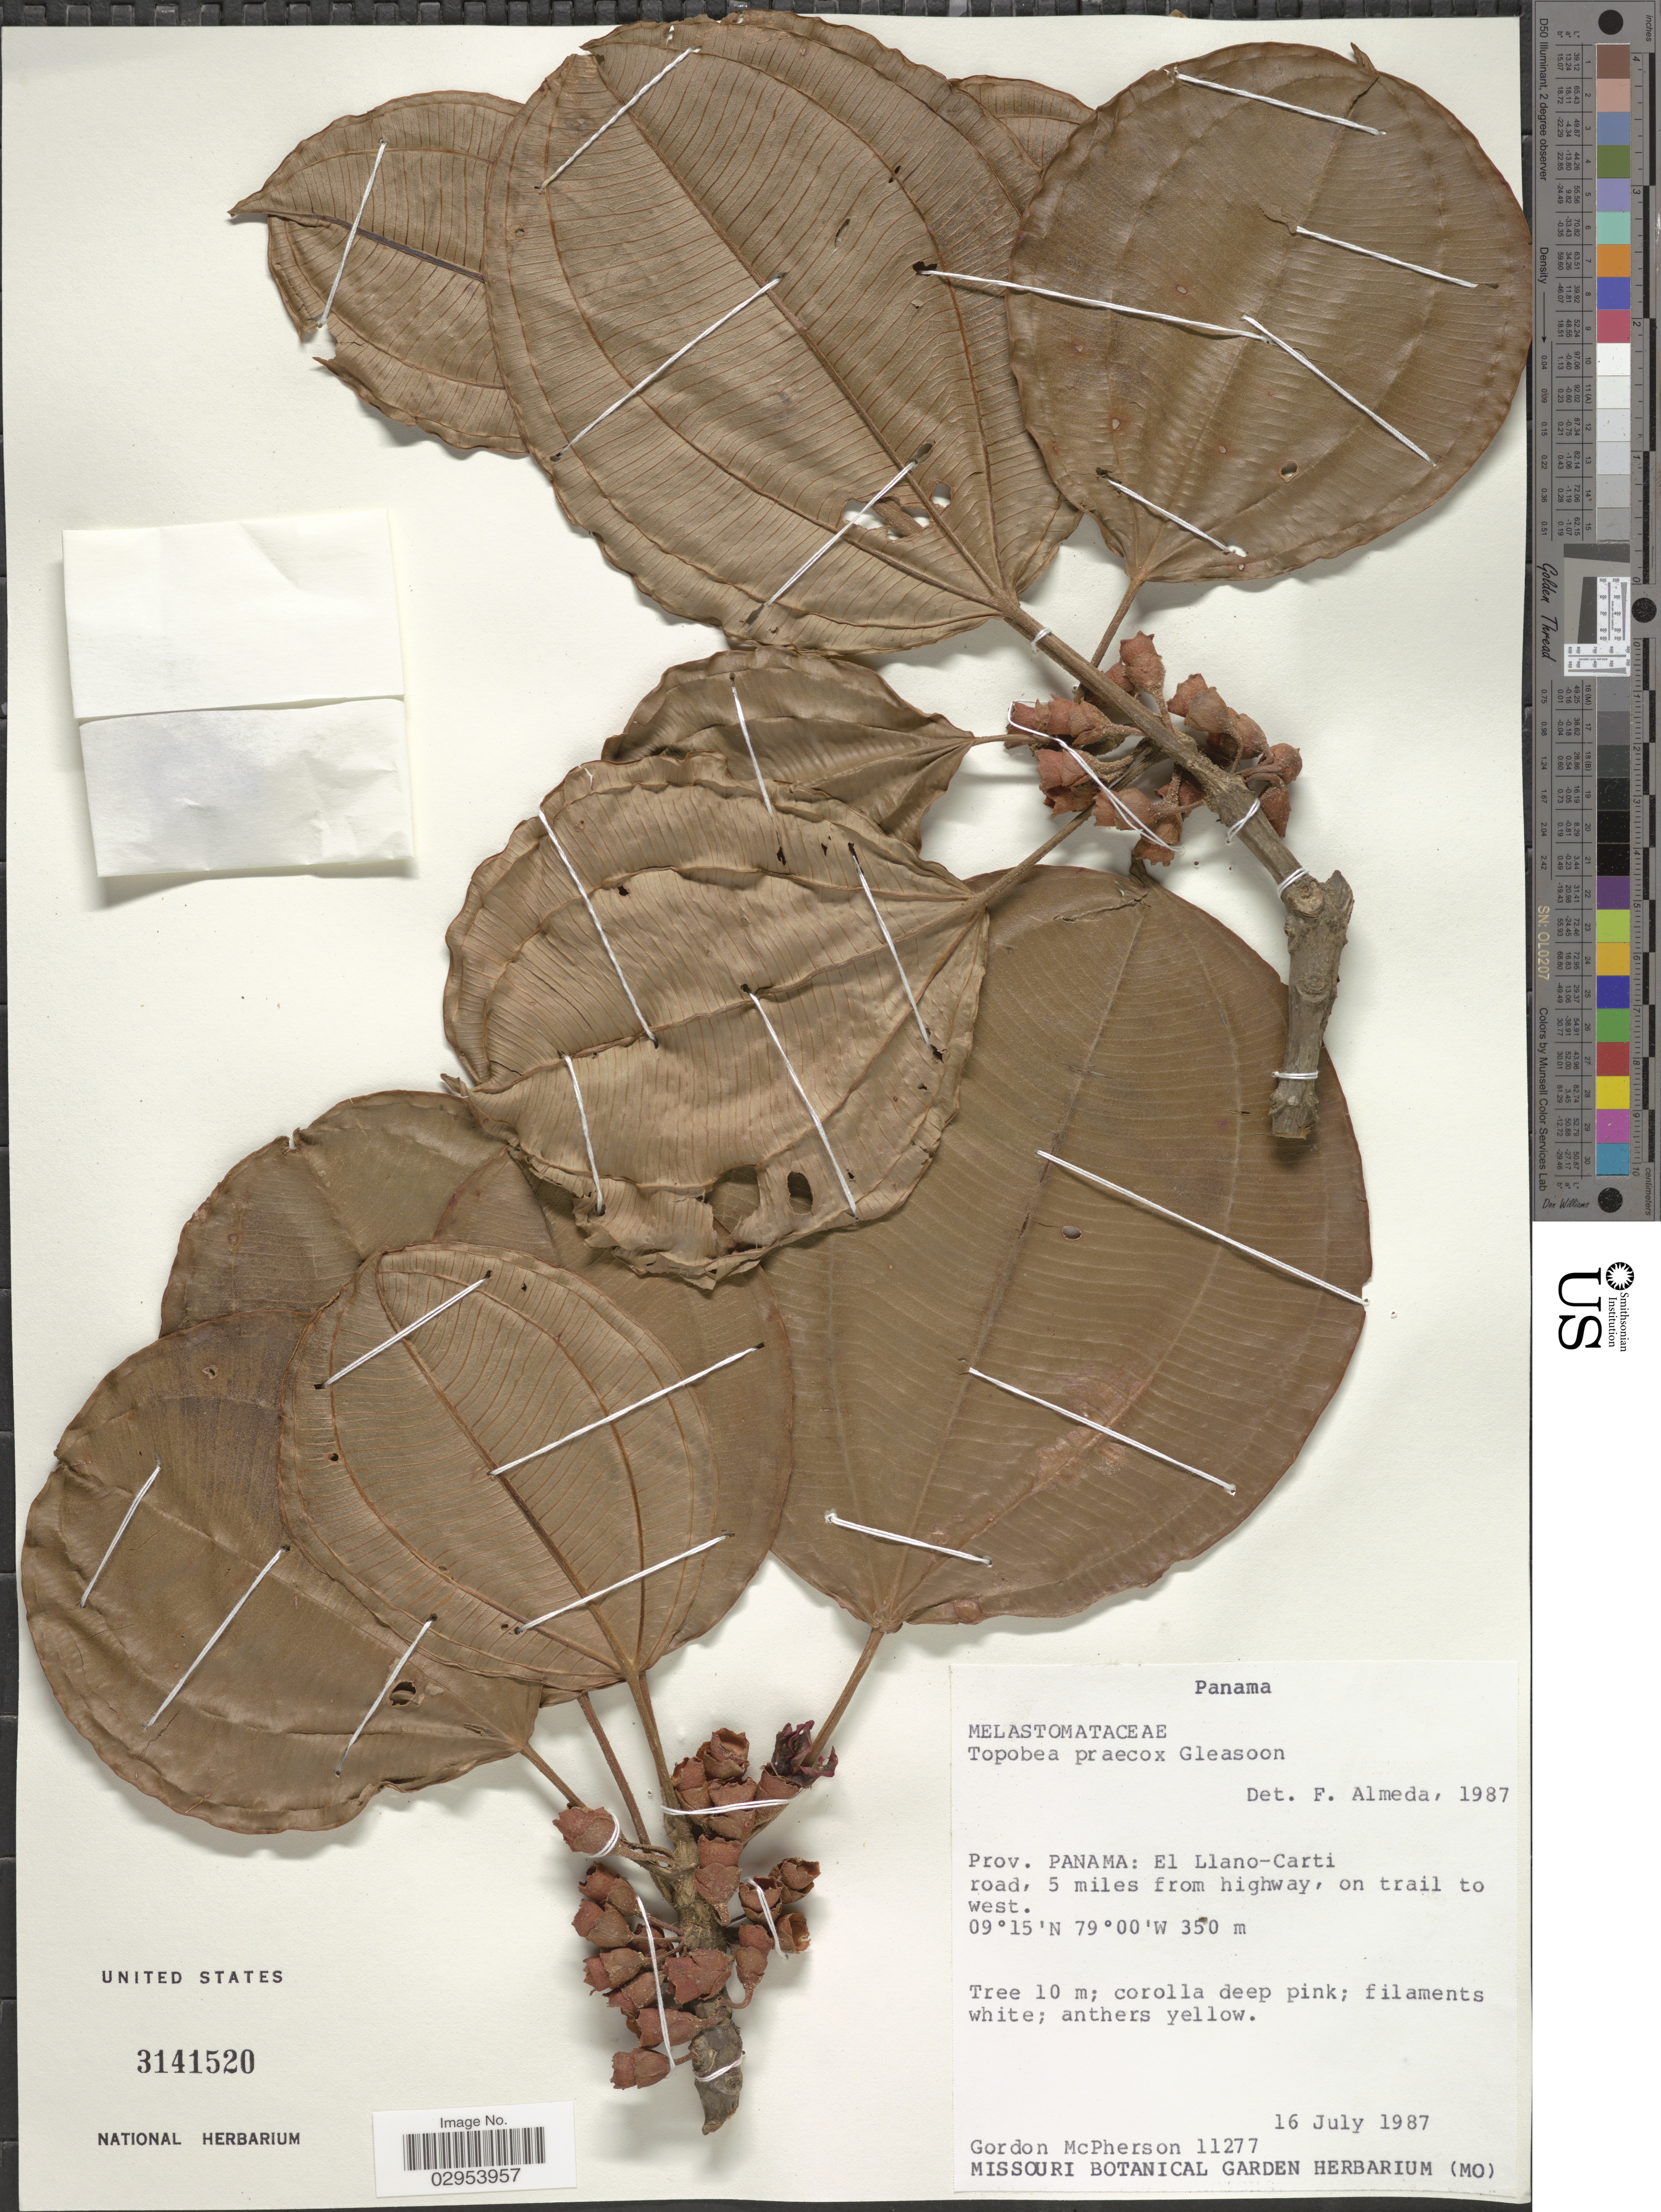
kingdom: Plantae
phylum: Tracheophyta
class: Magnoliopsida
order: Myrtales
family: Melastomataceae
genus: Topobea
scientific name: Topobea praecox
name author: Gleason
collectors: G. D. McPherson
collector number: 11277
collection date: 1987-07-16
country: Panama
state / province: Panamá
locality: El LLano-Carti road, 5 miles from highway, on trail to west.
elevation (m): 350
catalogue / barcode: US 3141520